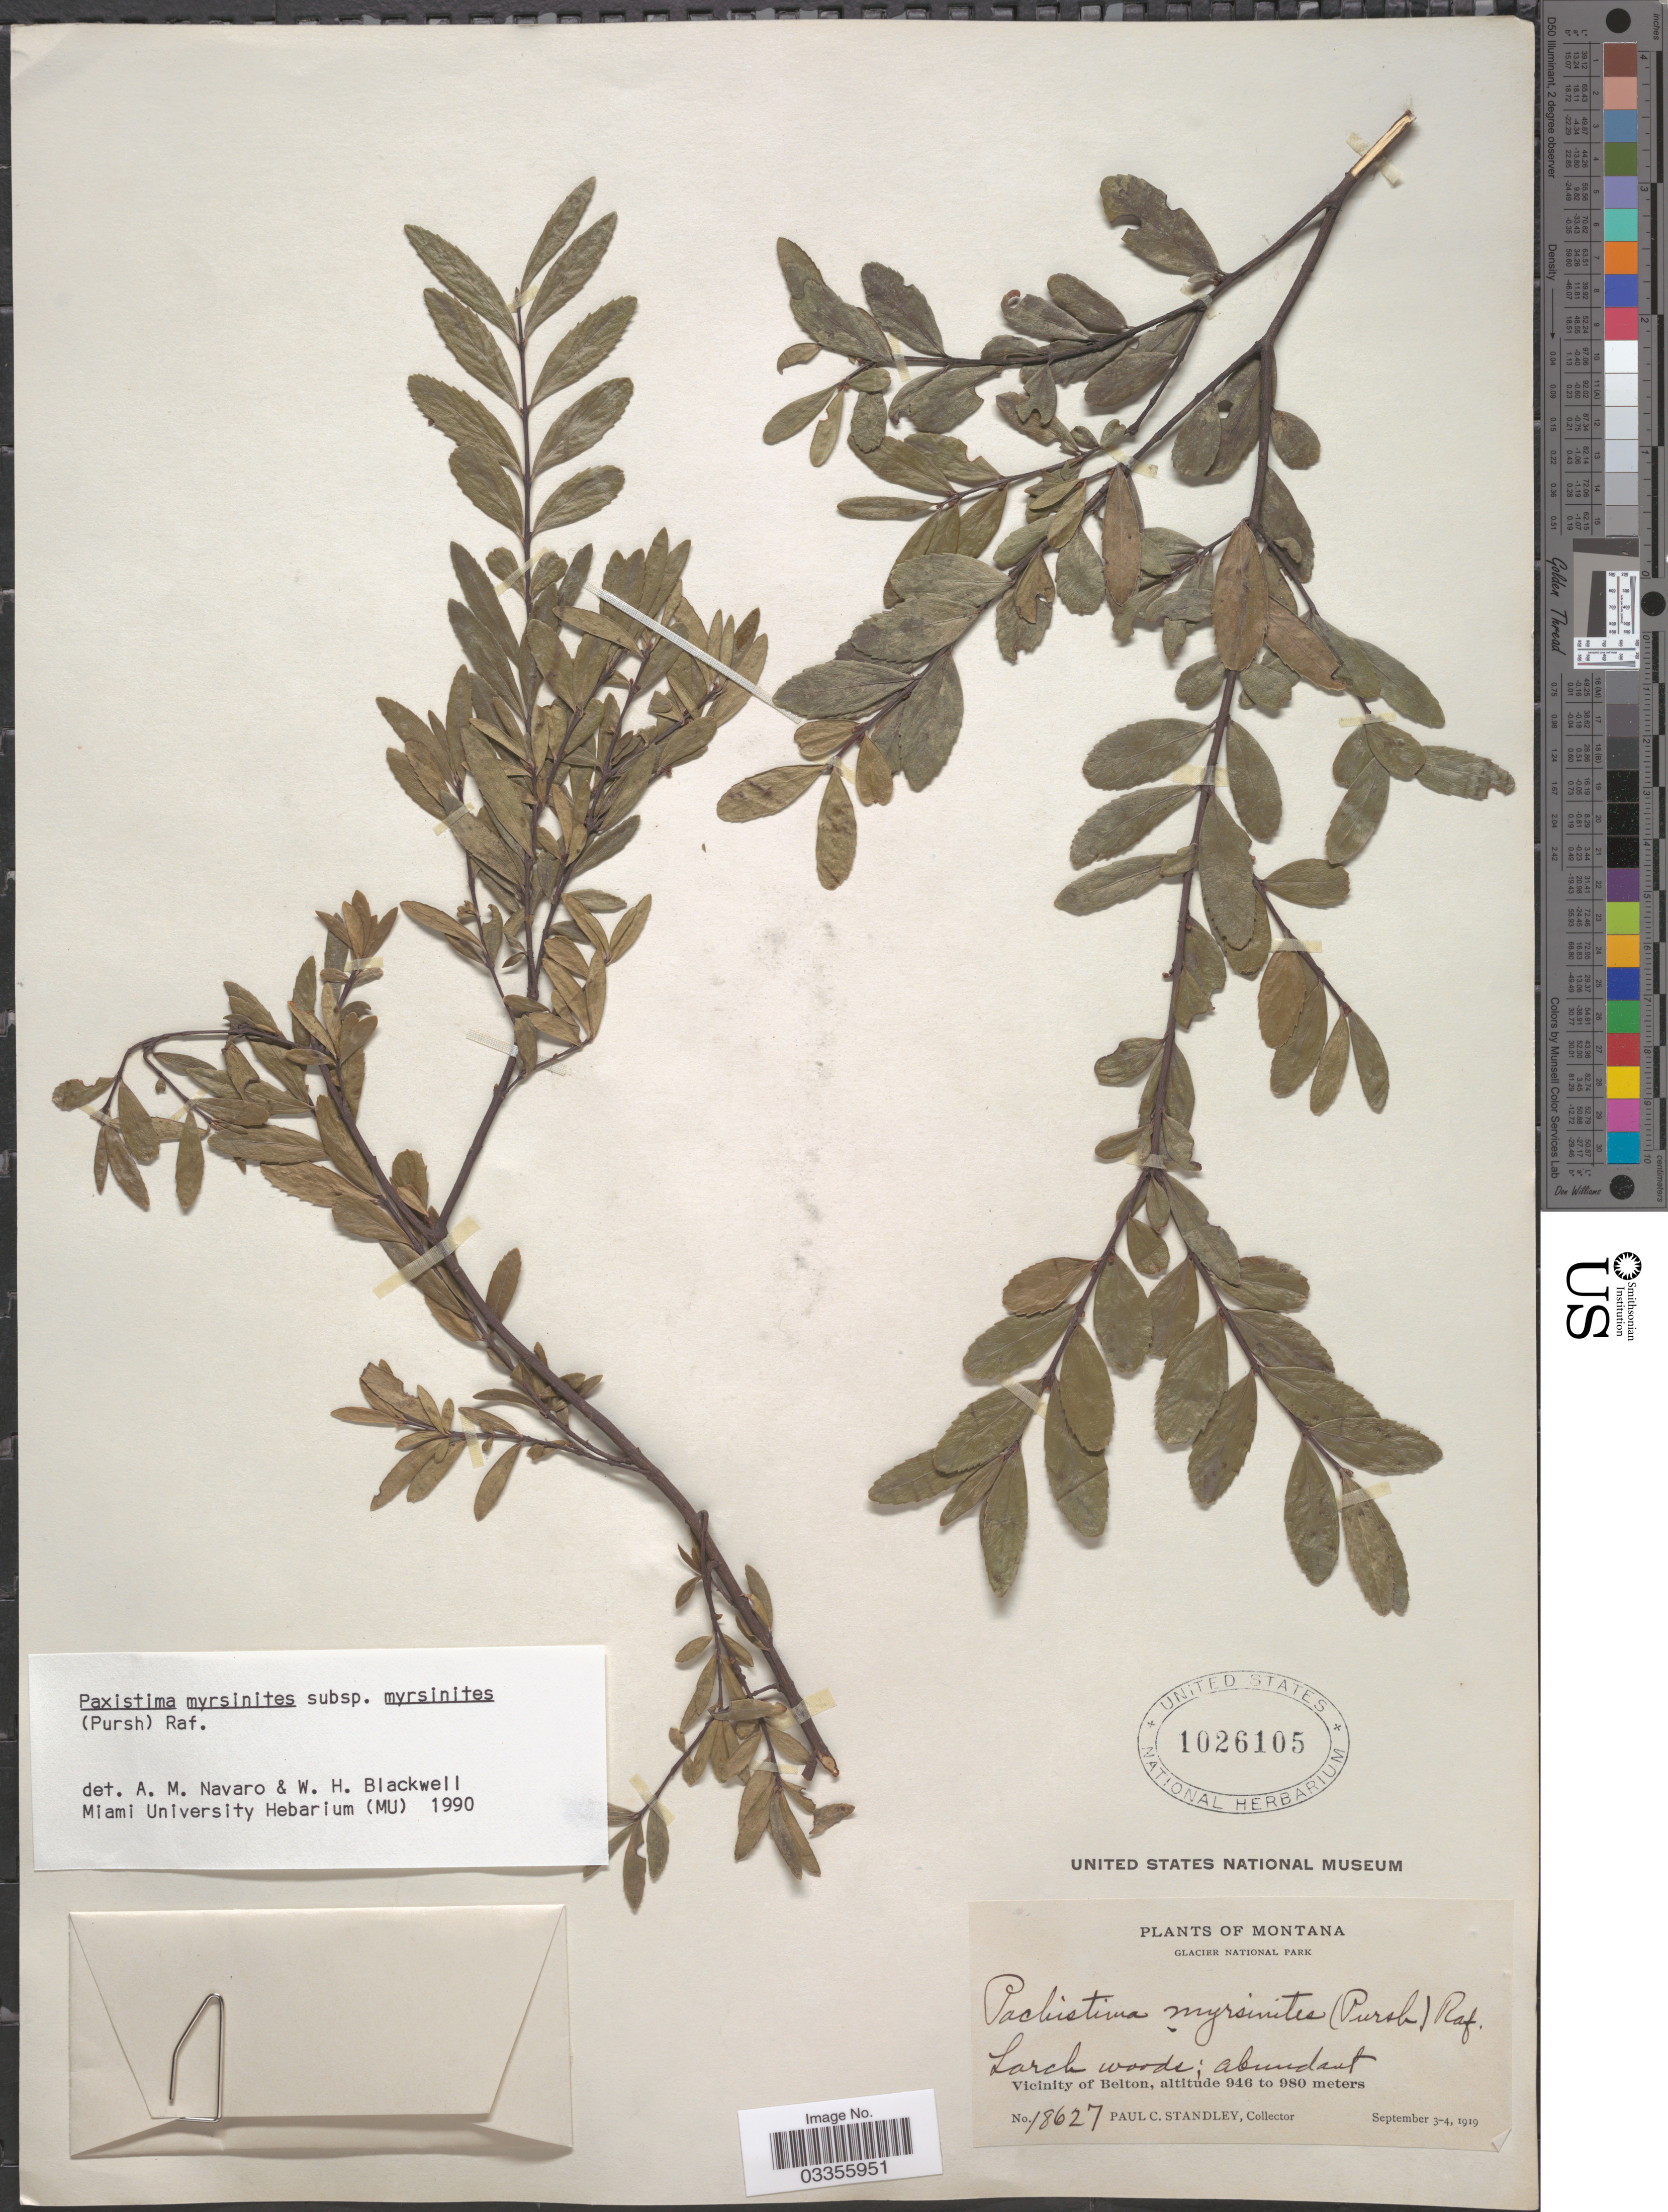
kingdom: Plantae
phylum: Tracheophyta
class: Magnoliopsida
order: Celastrales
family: Celastraceae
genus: Paxistima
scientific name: Paxistima myrsinites subsp. myrsinites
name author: (Pursh) Raf.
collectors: P. C. Standley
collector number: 18627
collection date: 1919-09-03/1919-09-04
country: United States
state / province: Montana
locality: Glacier National Park. Vicinity of Belton.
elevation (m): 946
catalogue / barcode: US 1026105